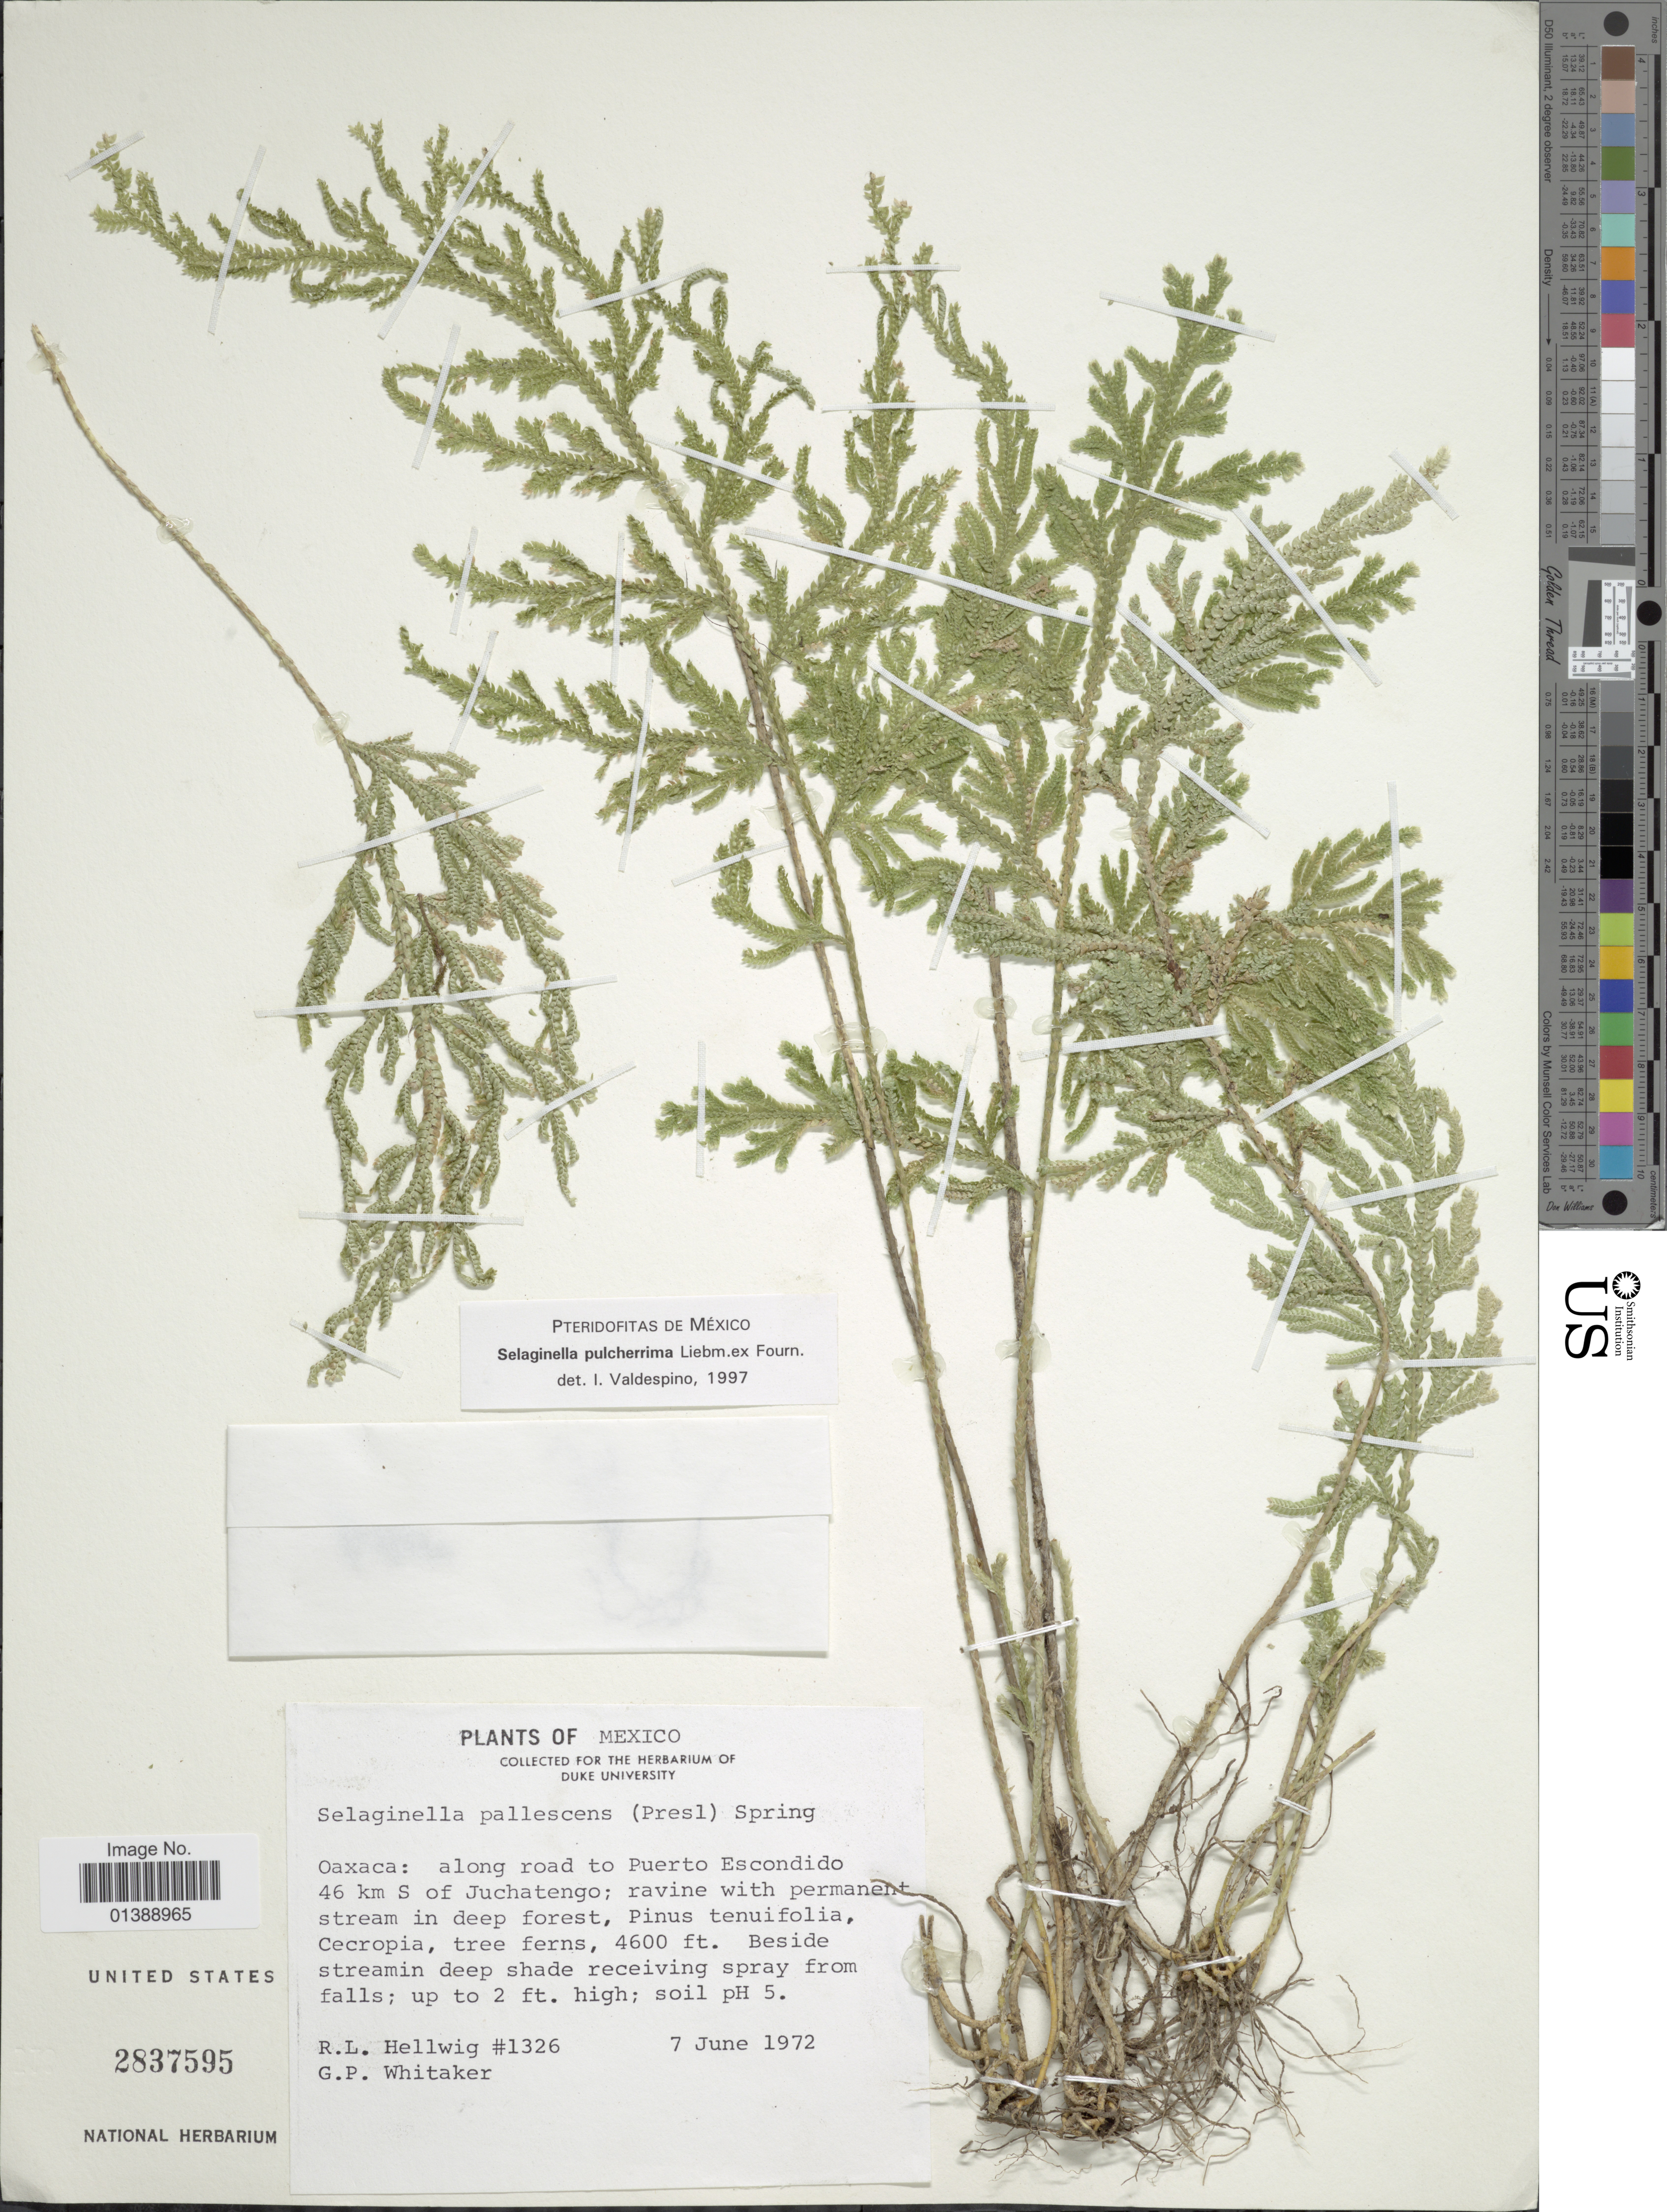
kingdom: Plantae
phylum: Tracheophyta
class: Lycopodiopsida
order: Selaginellales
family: Selaginellaceae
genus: Selaginella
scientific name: Selaginella pulcherrima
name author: Liebm.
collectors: R. Hellwig & G. Whitaker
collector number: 1326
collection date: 1972-06-07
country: Mexico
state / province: Oaxaca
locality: Along road to Puerto Escondidi 46 km S of Juchatengo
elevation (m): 1402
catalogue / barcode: US 2837595